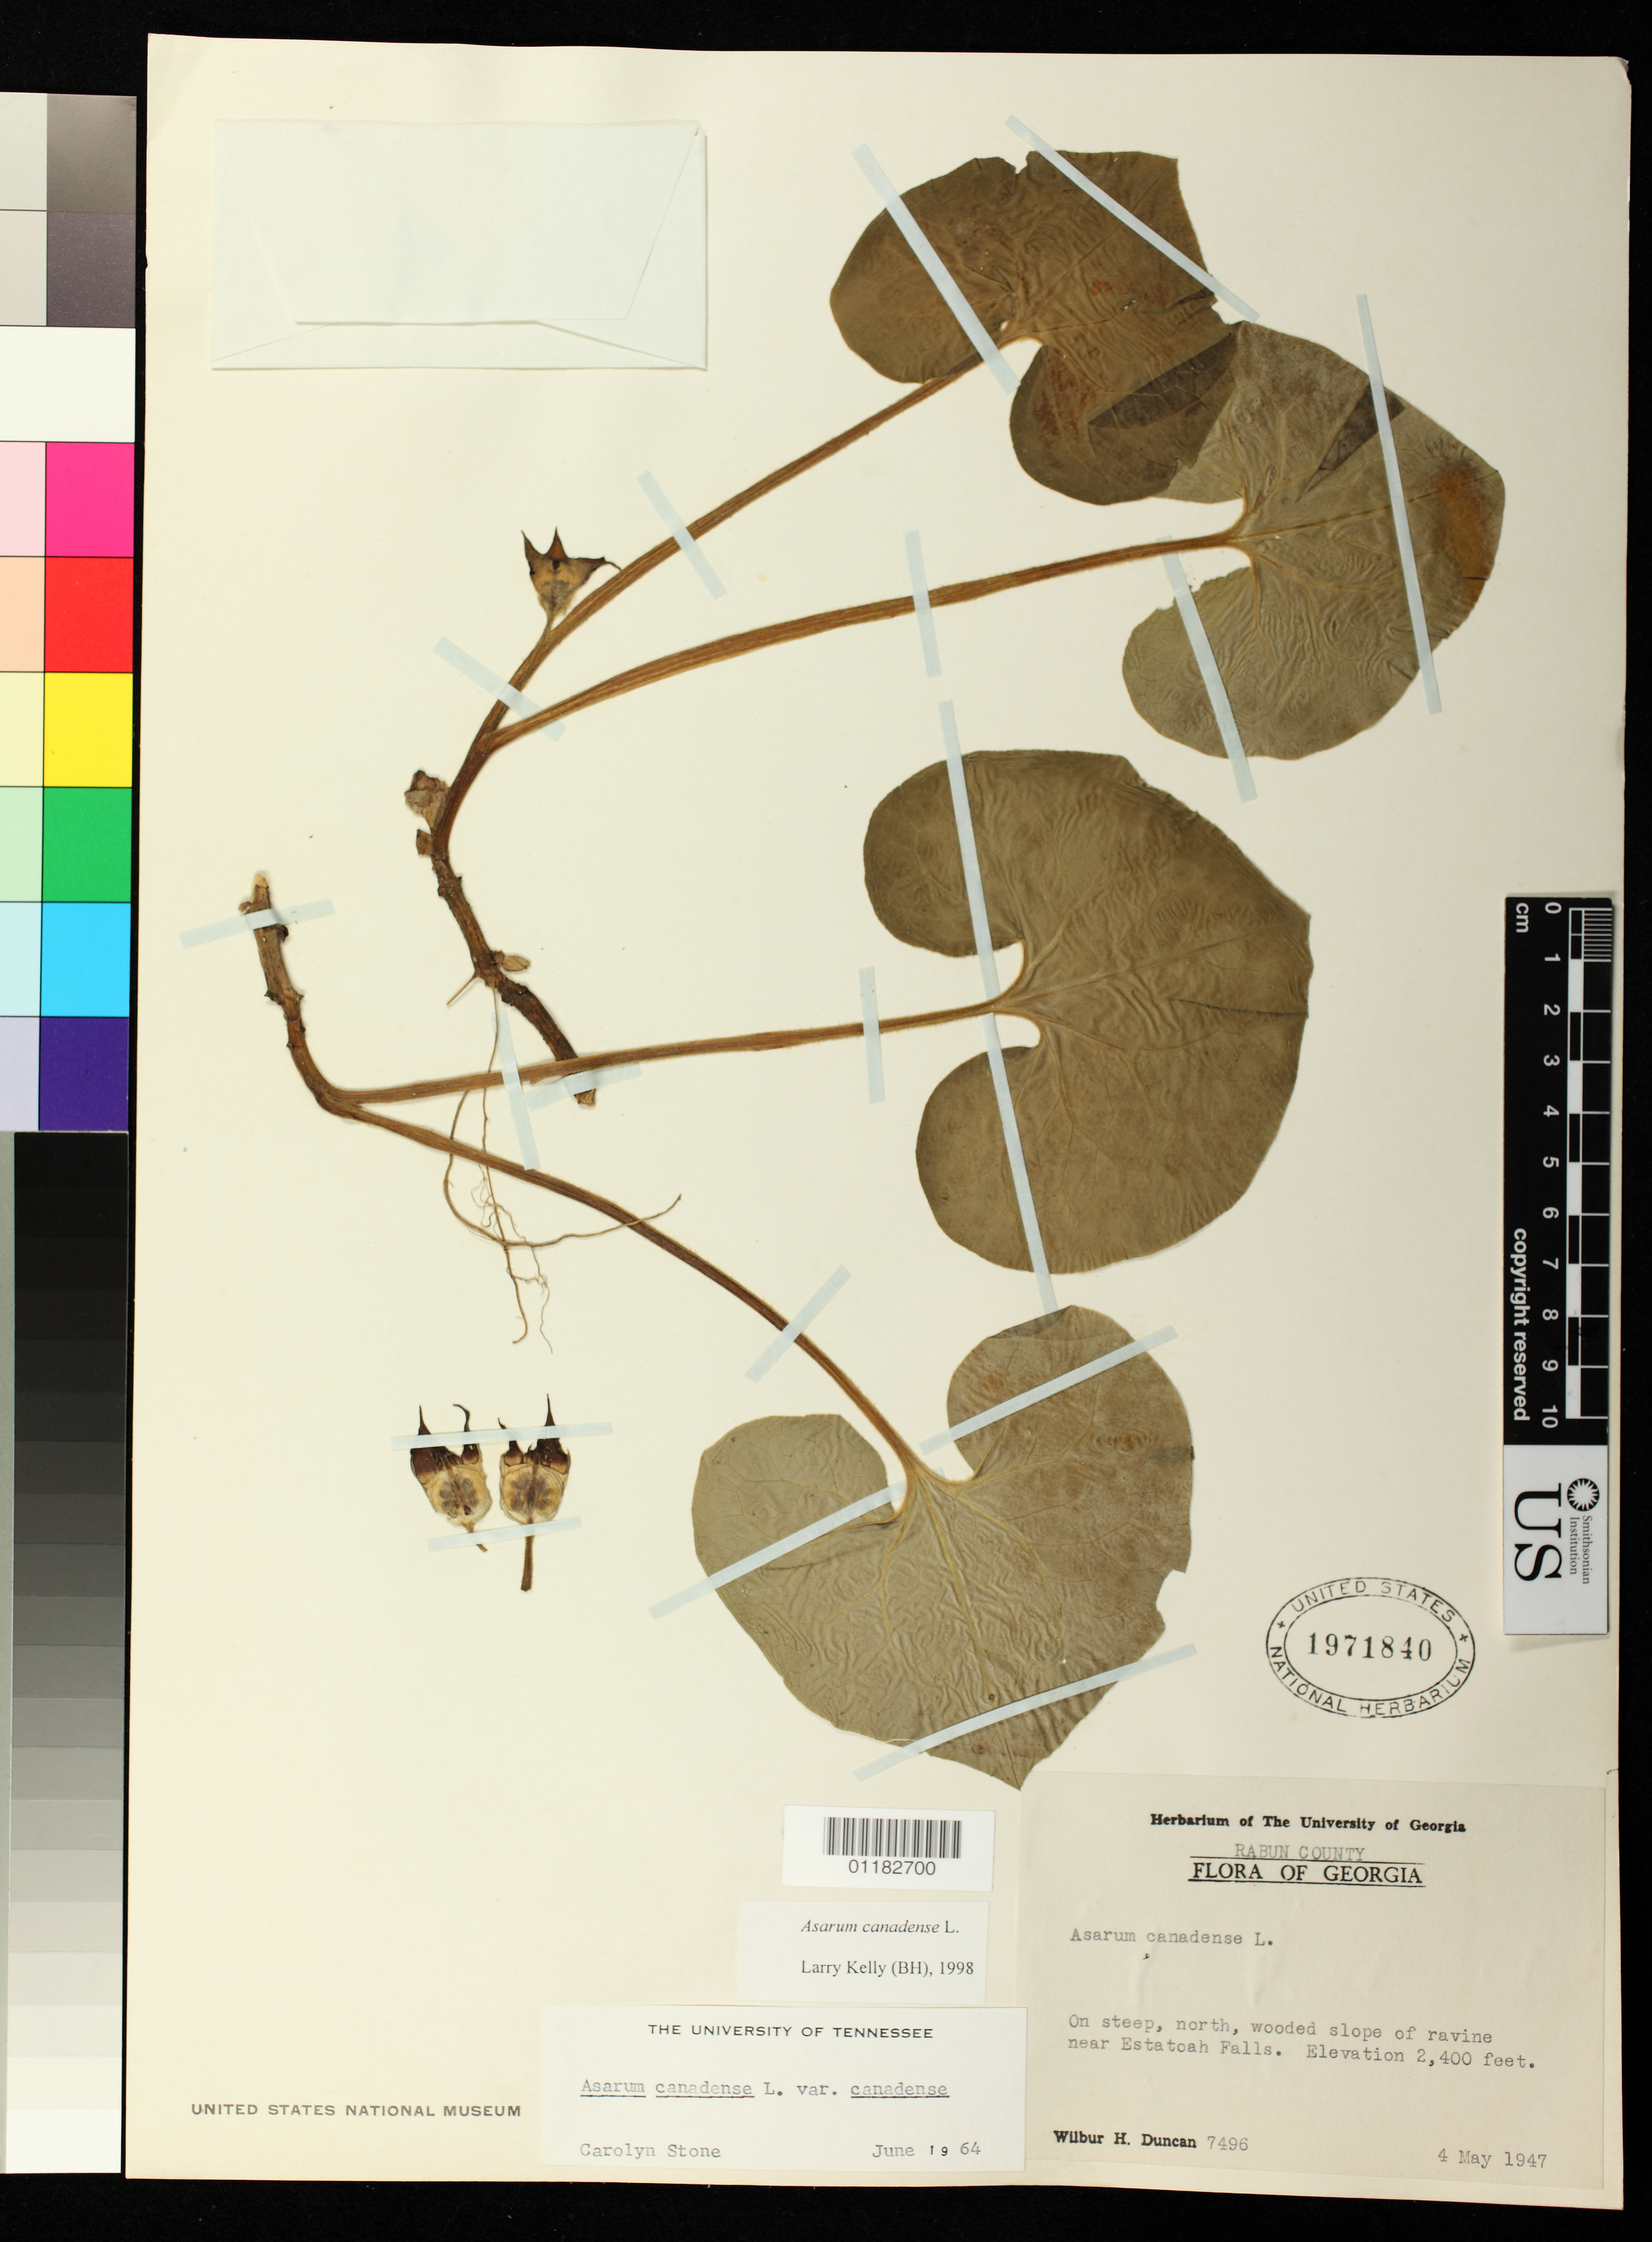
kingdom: Plantae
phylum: Tracheophyta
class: Magnoliopsida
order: Piperales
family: Aristolochiaceae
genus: Asarum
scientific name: Asarum canadense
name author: L.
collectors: W. H. Duncan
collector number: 7496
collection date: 1947-05-04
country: United States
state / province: Georgia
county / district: Rabun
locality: Rabun County. On steep, north, wooded slope of ravine near Estatoah Falls.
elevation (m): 732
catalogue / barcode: US 1971840